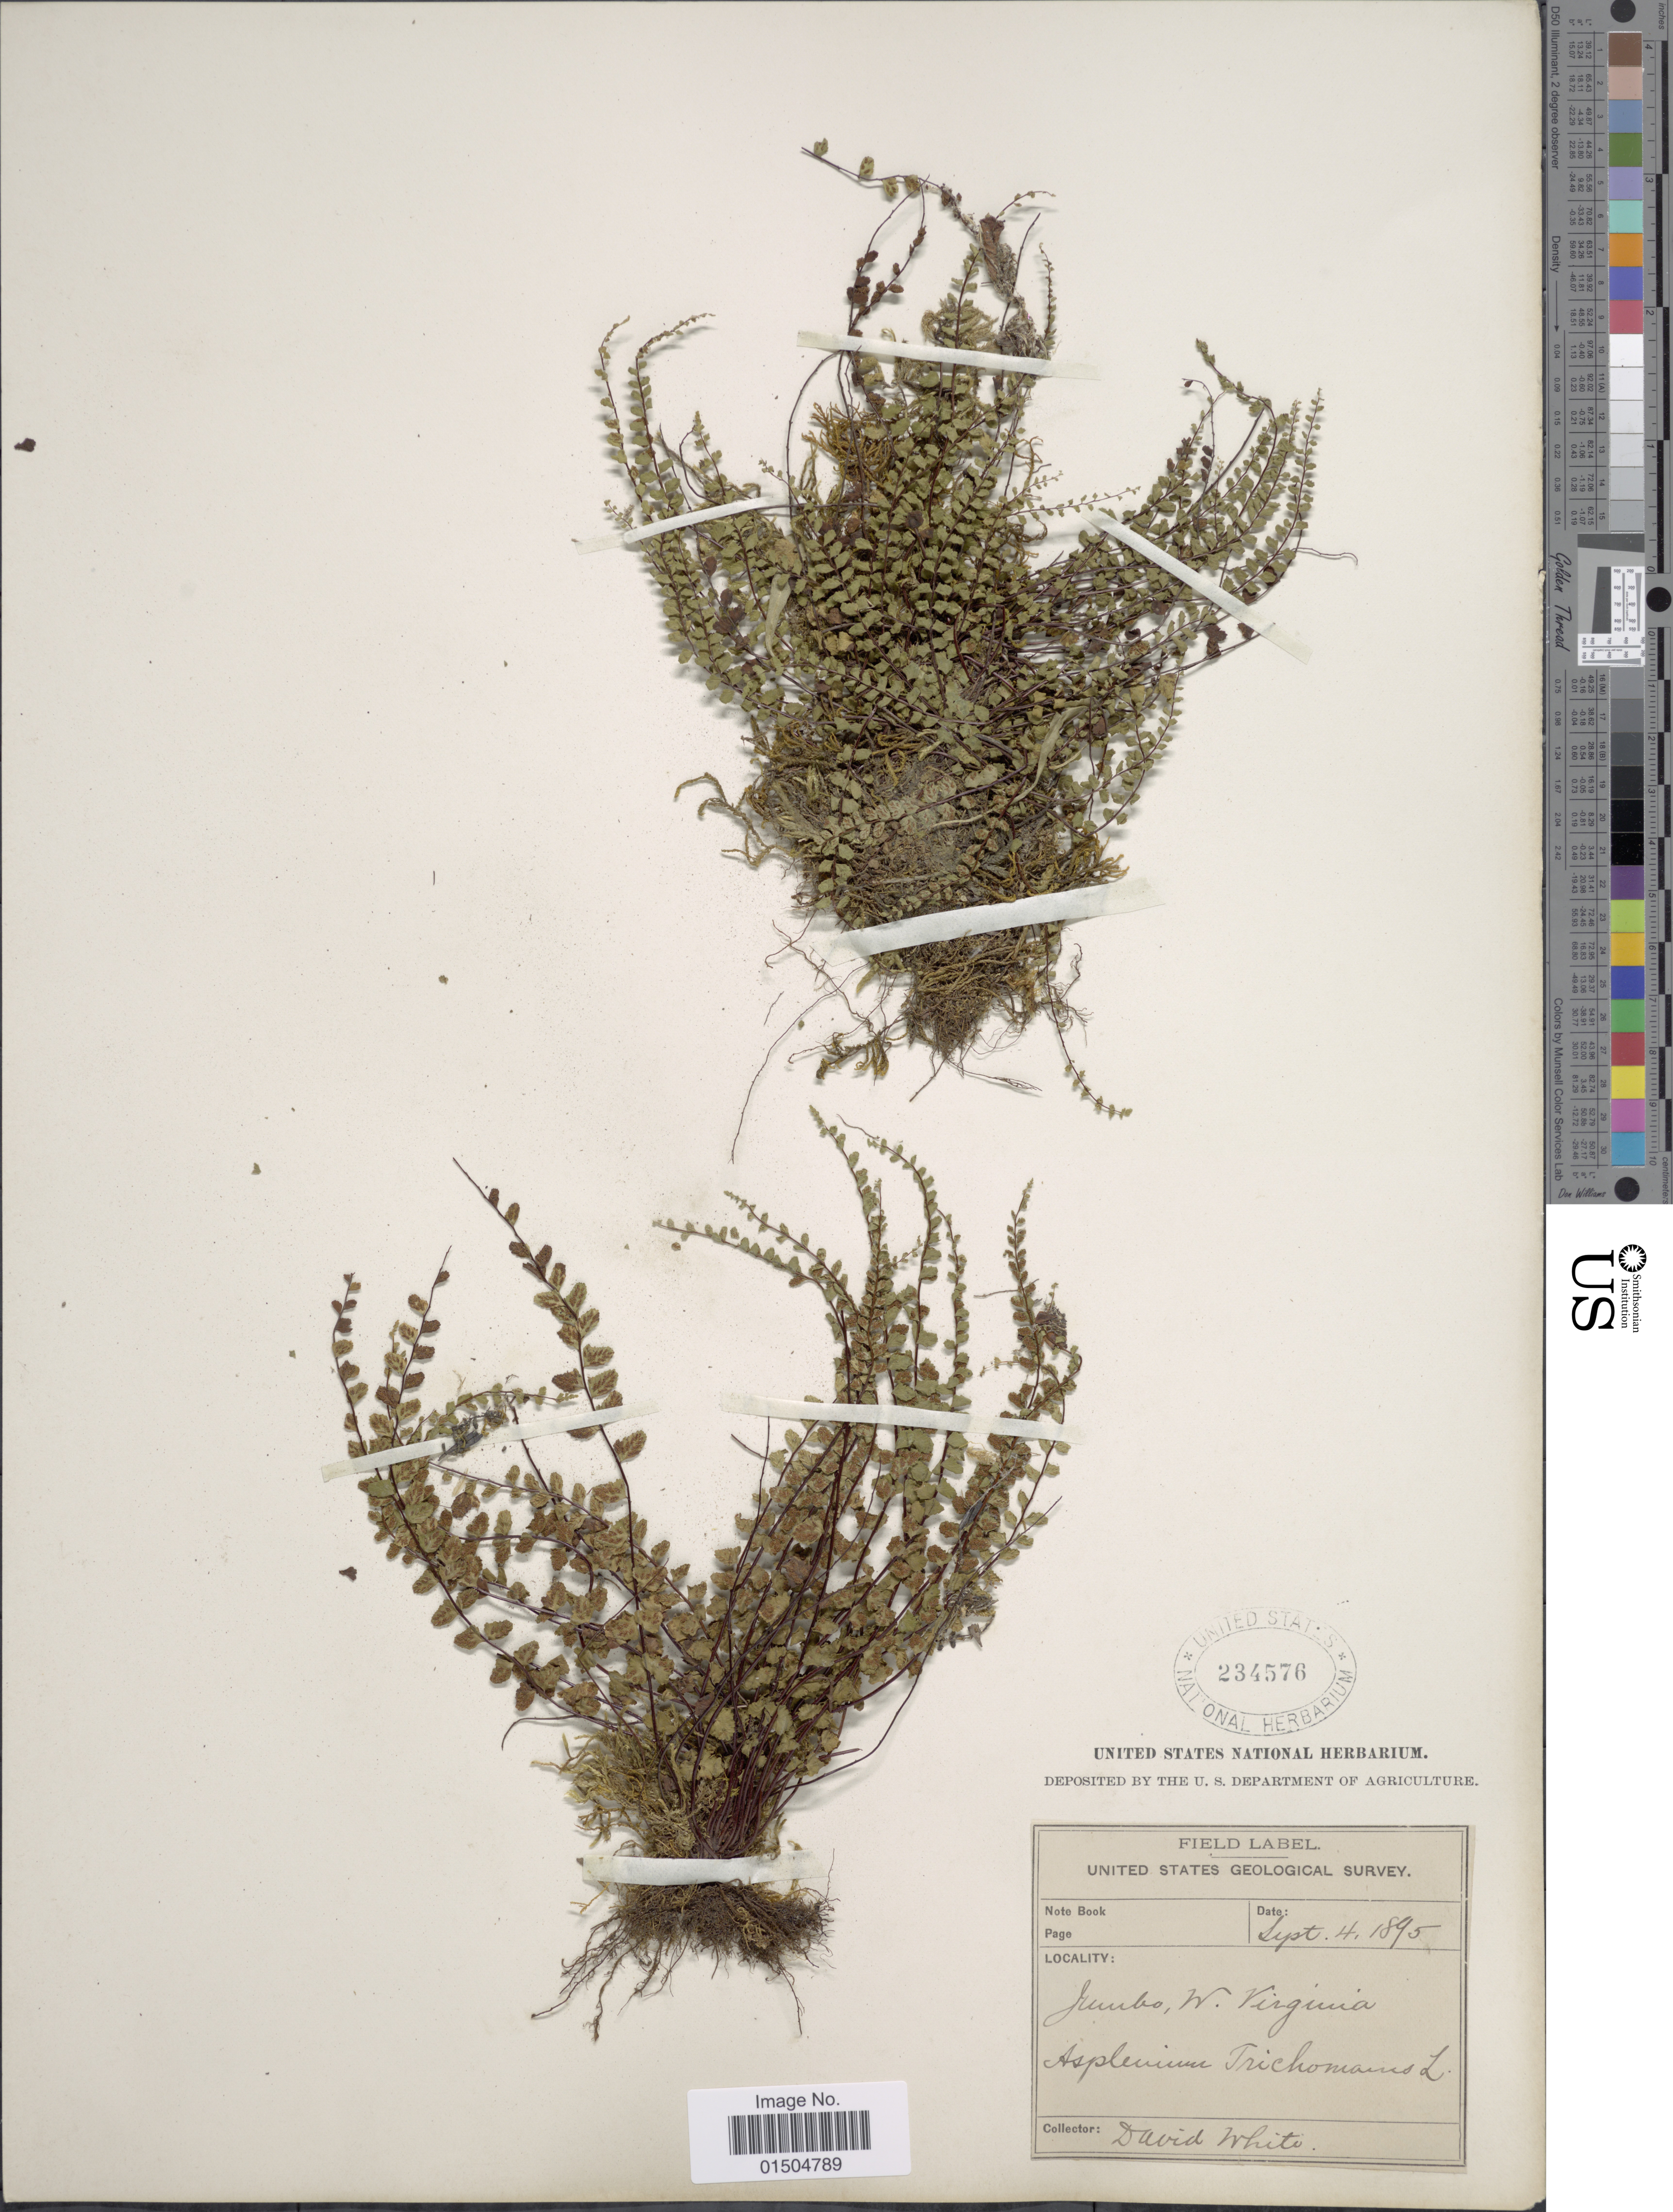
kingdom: Plantae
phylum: Tracheophyta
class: Polypodiopsida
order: Polypodiales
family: Aspleniaceae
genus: Asplenium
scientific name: Asplenium trichomanes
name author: L.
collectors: D. White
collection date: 1895-09-04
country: United States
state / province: West Virginia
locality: Jumbo.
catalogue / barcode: US 234576